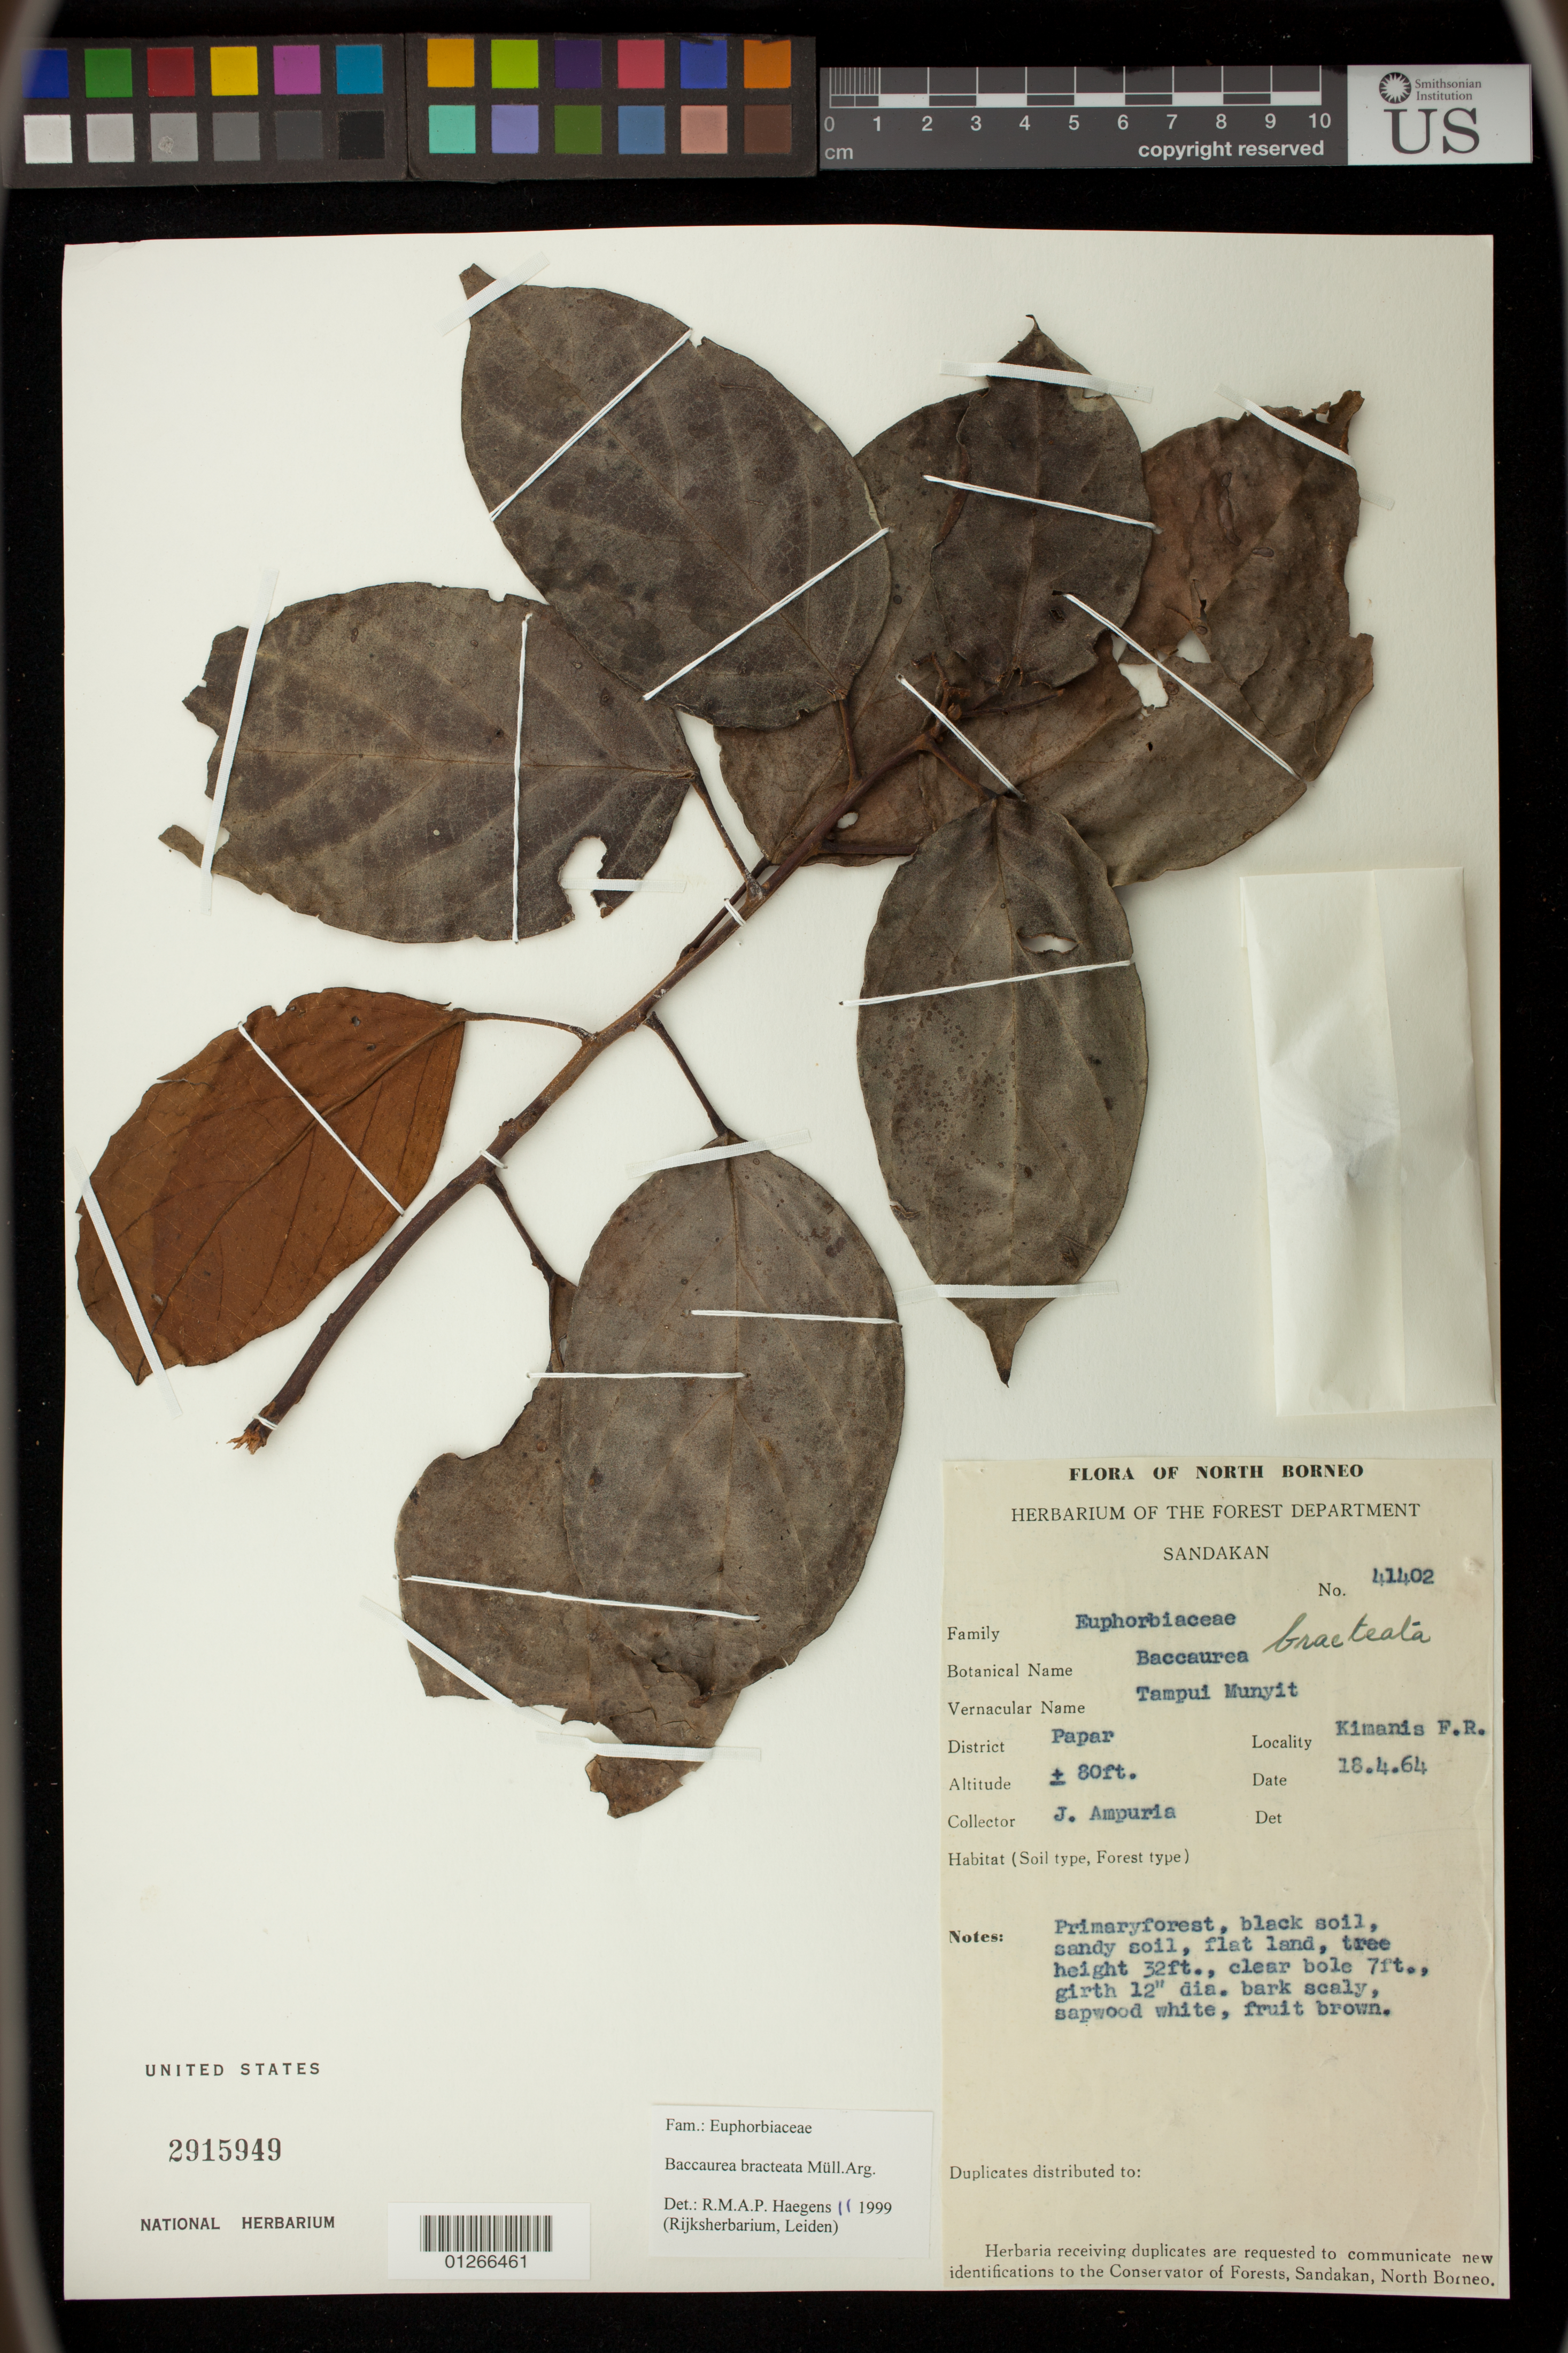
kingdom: Plantae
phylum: Tracheophyta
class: Magnoliopsida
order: Malpighiales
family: Phyllanthaceae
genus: Baccaurea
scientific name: Baccaurea bracteata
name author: Müll. Arg.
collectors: J. Ampuria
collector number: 41402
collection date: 1964-04-18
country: Malaysia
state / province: Sabah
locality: Kimanis F. R., Paper District. Sandakan.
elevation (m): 24